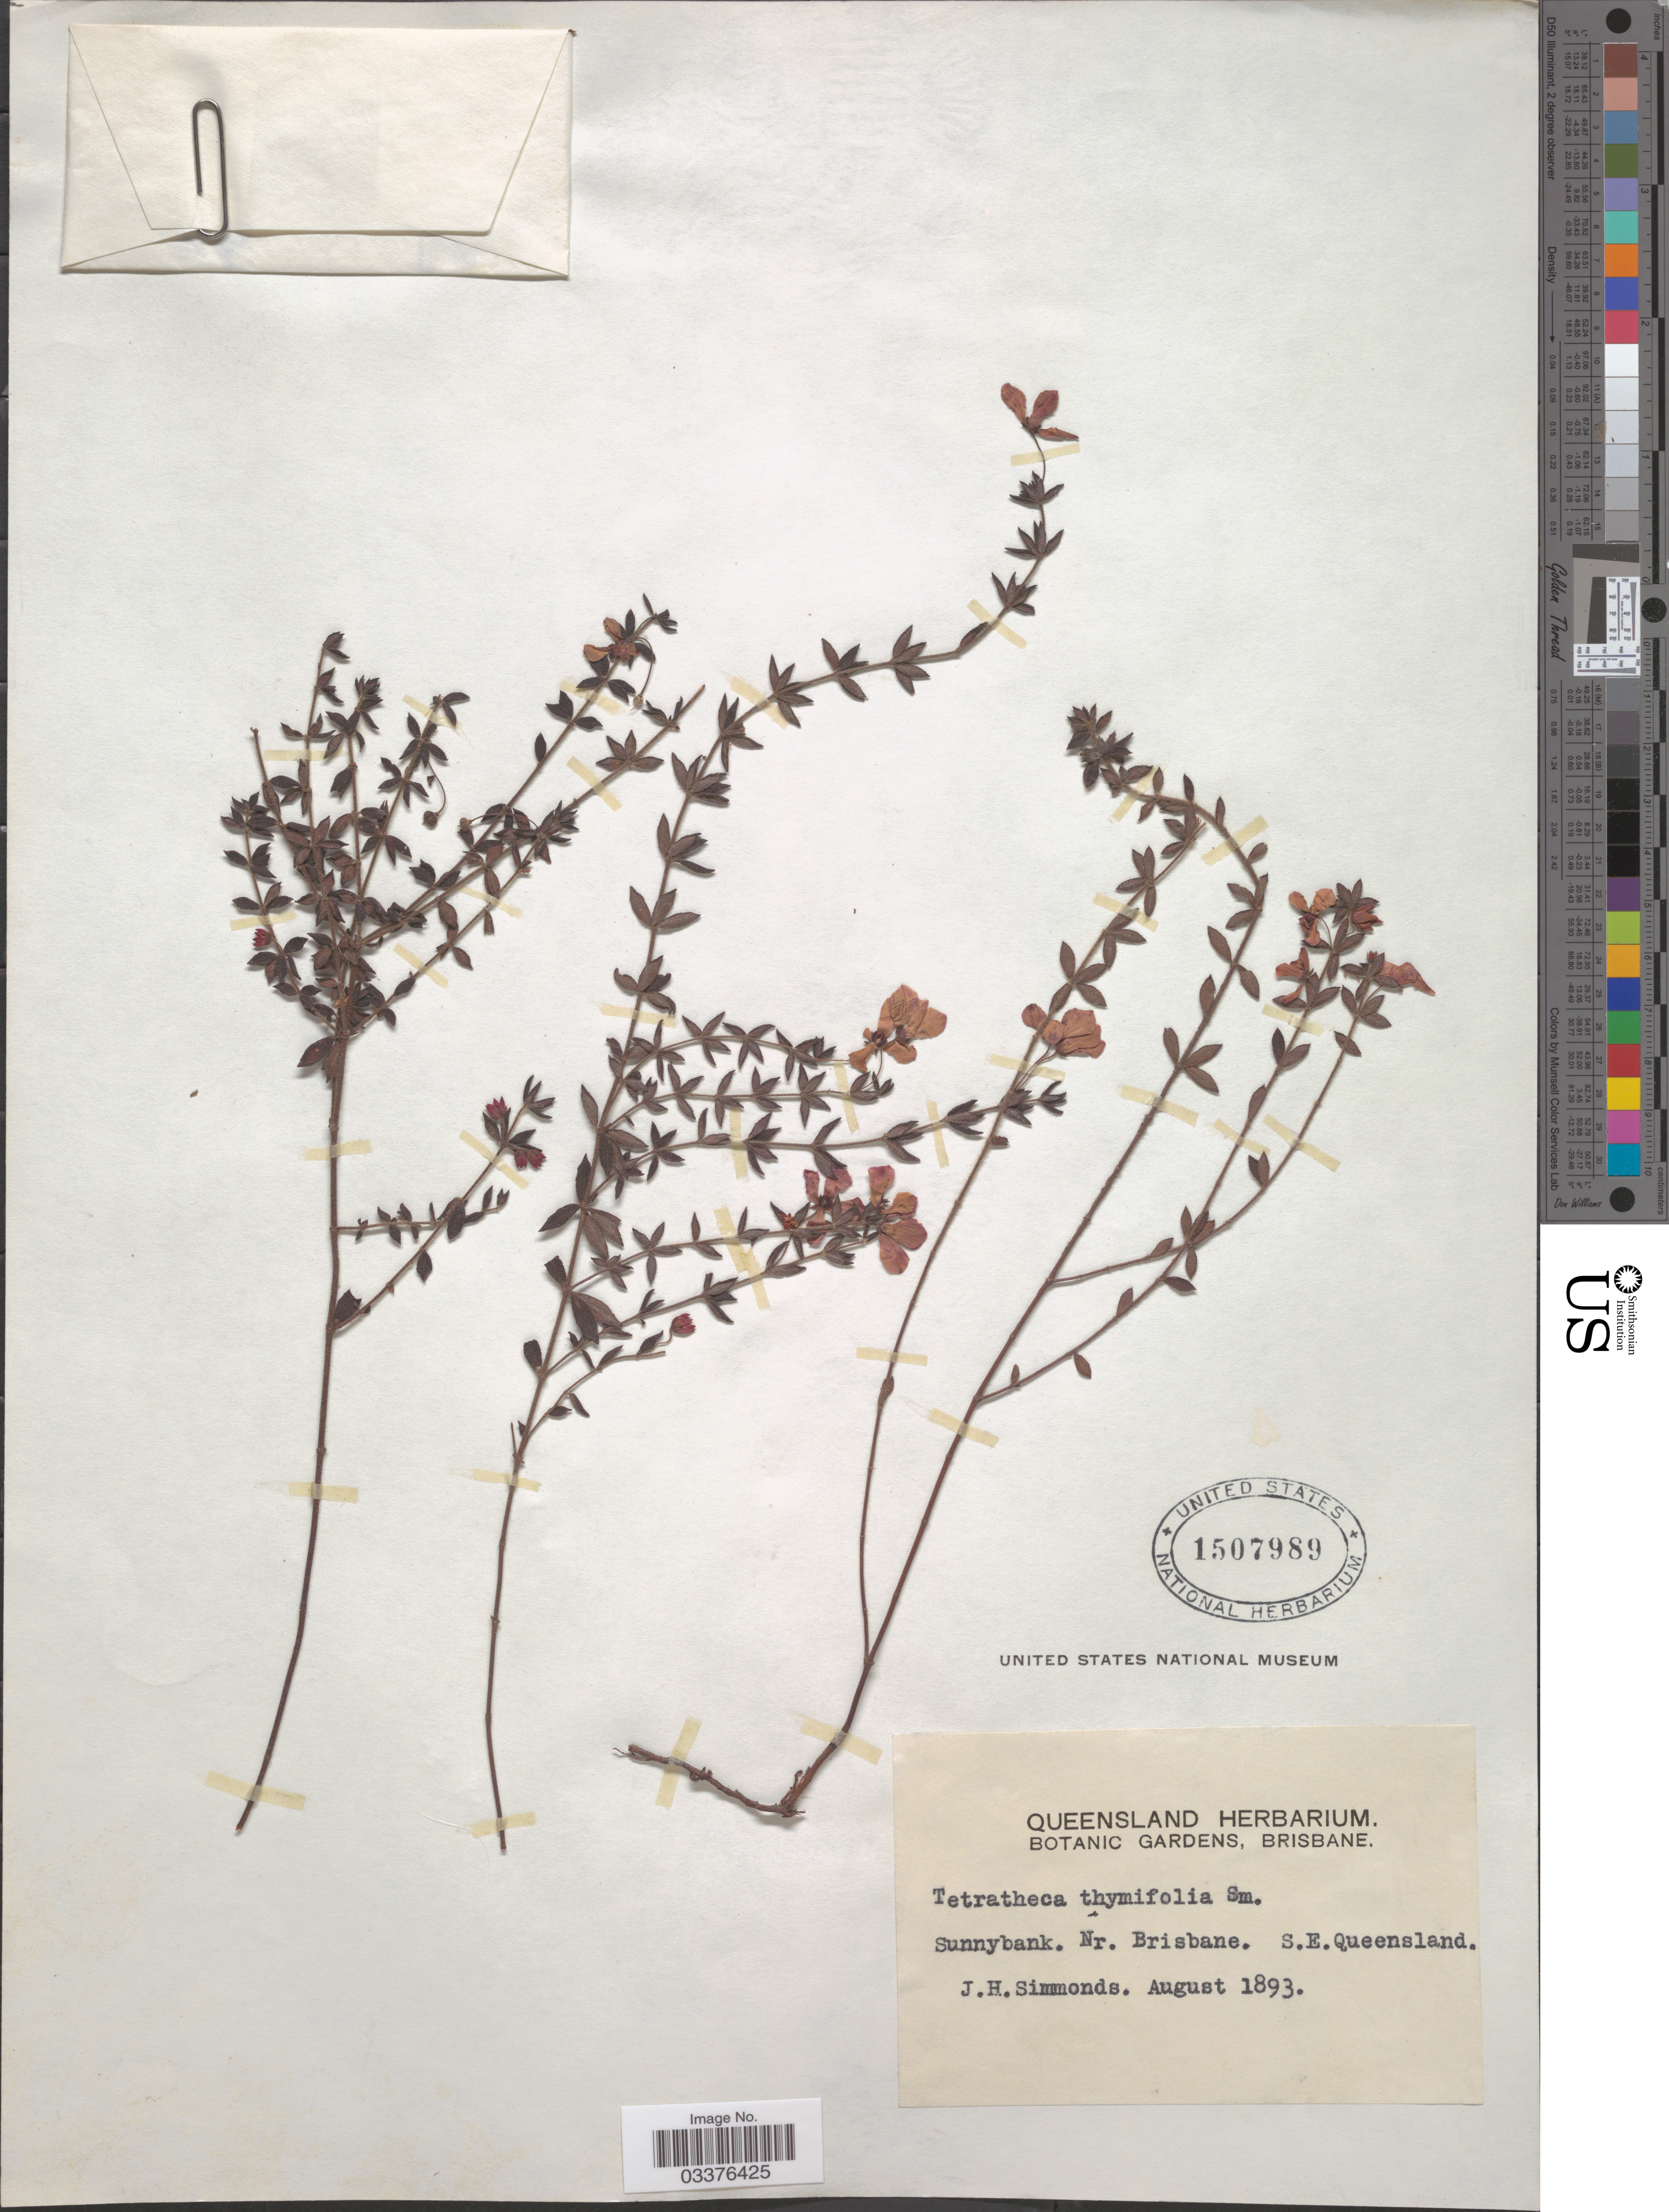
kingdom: Plantae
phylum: Tracheophyta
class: Magnoliopsida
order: Oxalidales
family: Elaeocarpaceae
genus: Tetratheca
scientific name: Tetratheca thymifolia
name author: Sm.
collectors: J. Simmonds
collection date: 1893-08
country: Australia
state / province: Queensland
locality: Sunnybank. Nr. Brisbane. S.E. Queensland.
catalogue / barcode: US 1507989